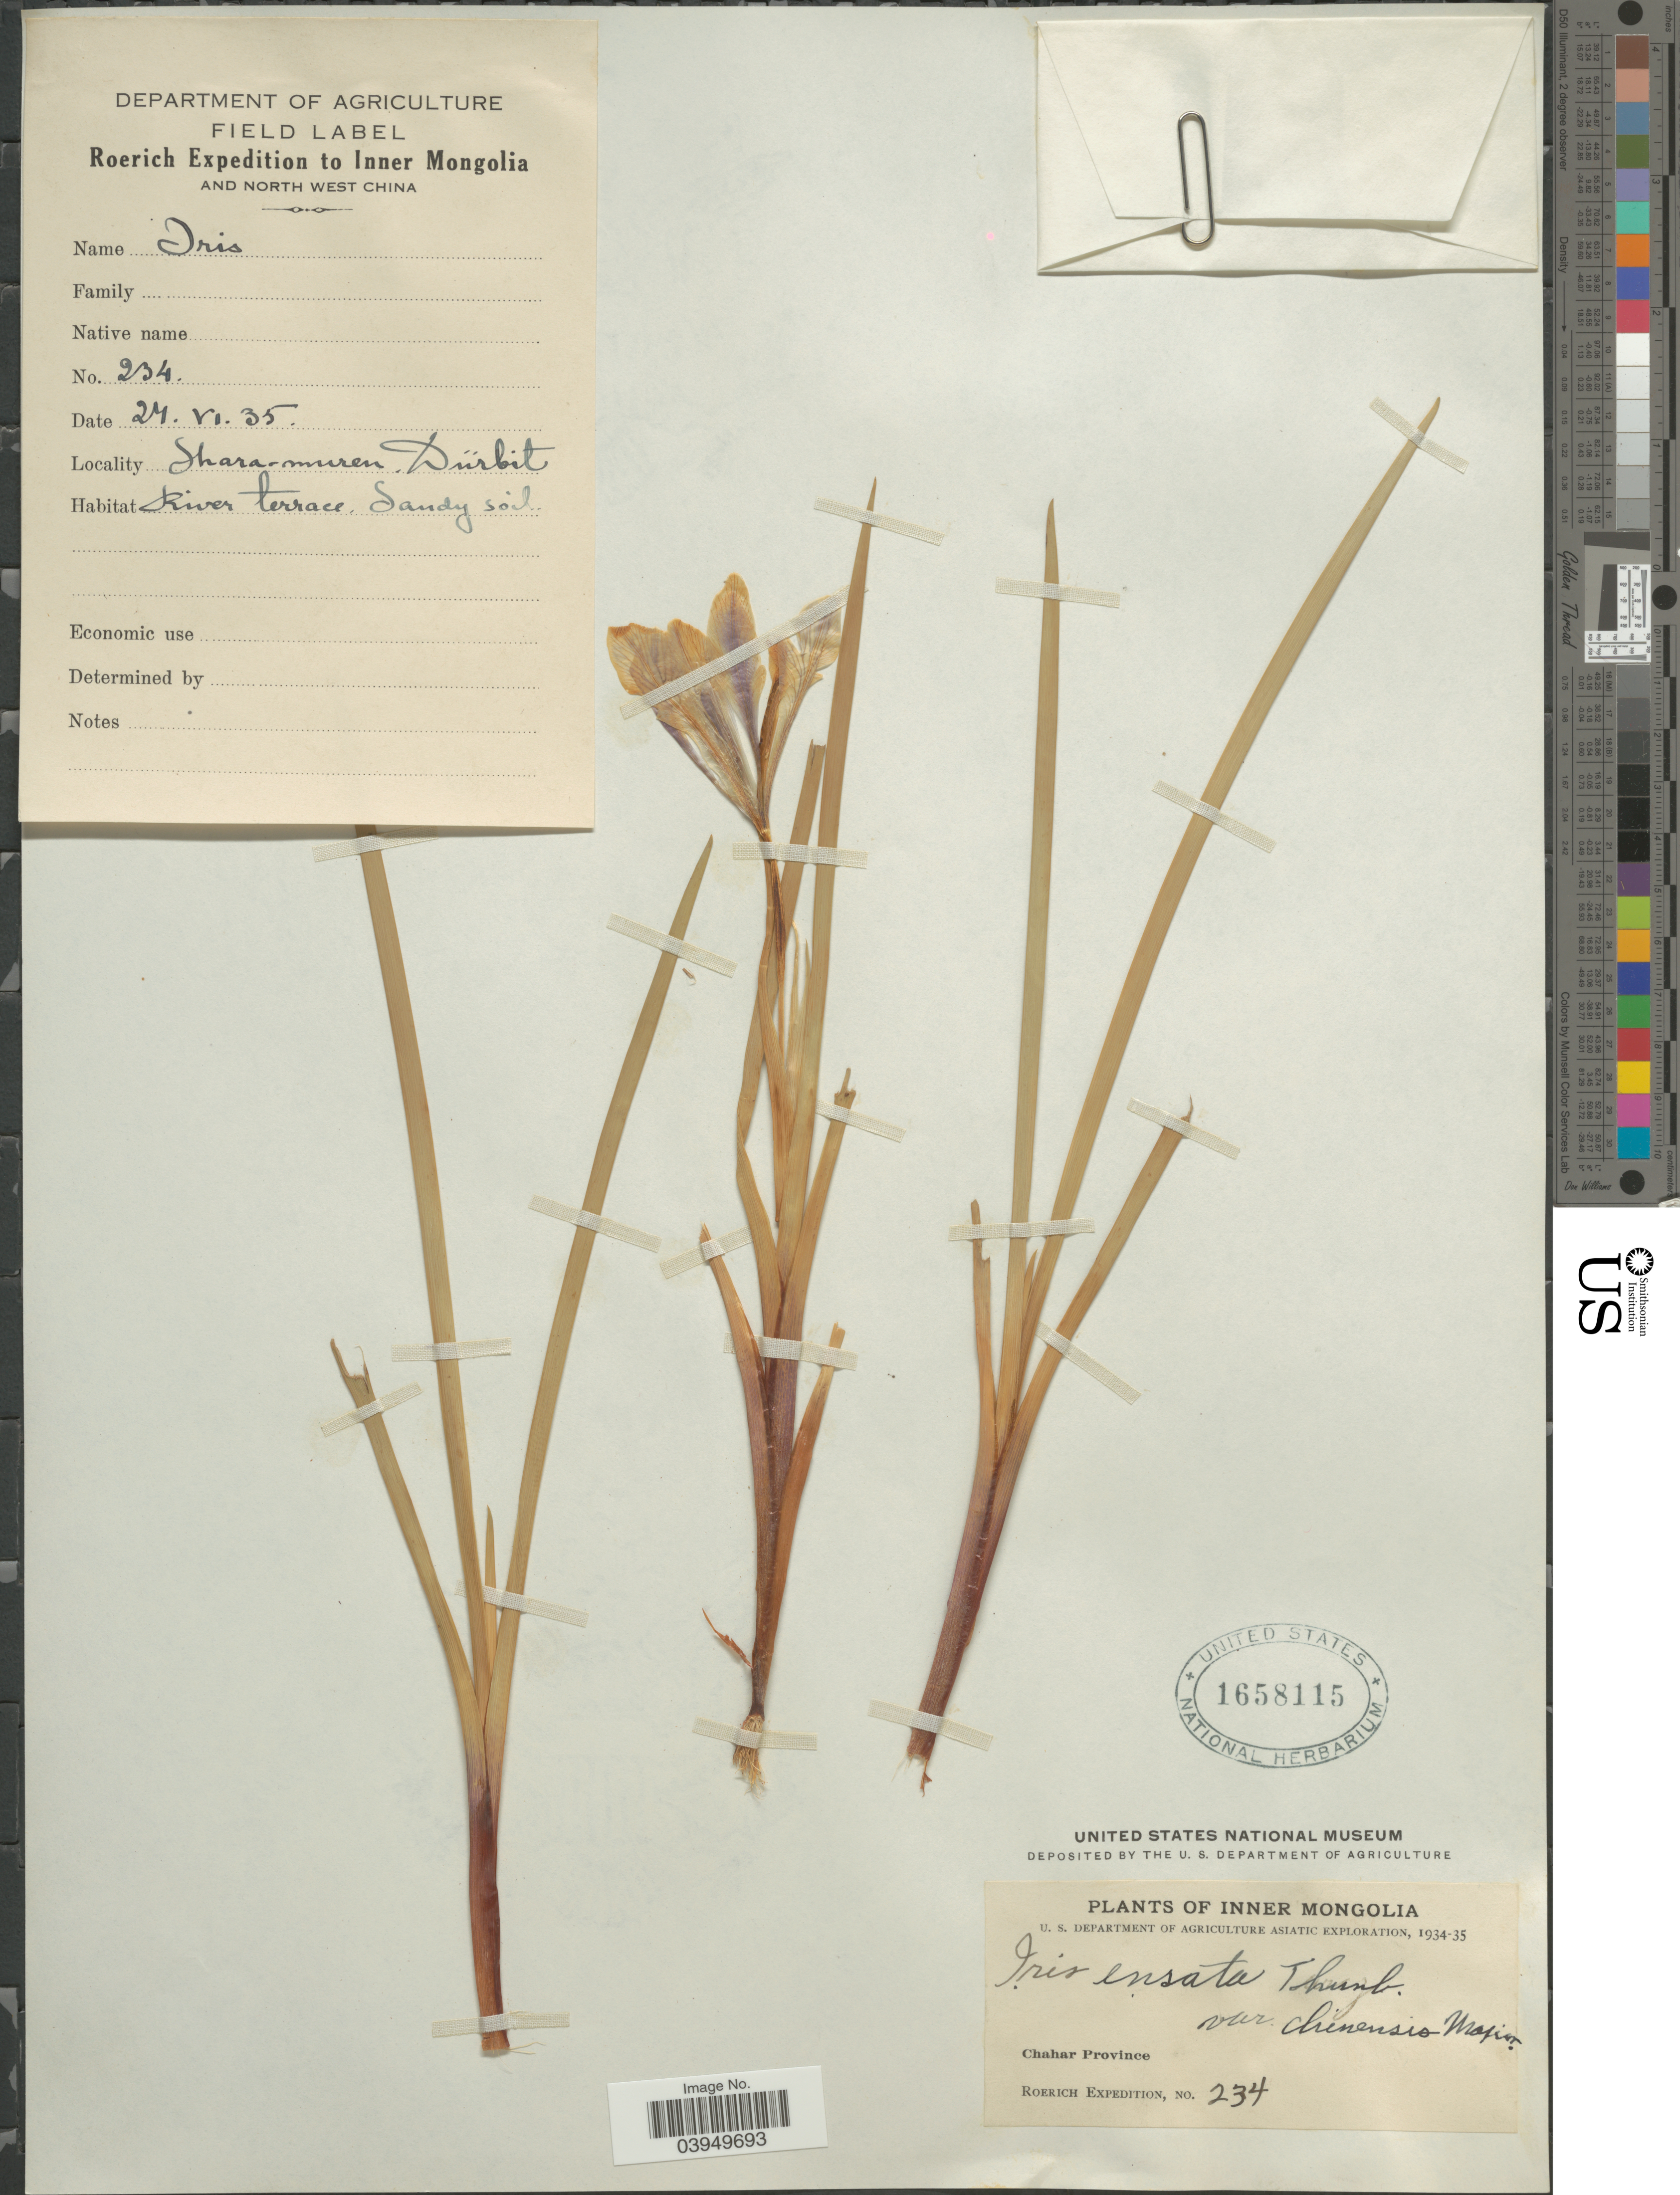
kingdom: Plantae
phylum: Tracheophyta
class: Liliopsida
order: Asparagales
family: Iridaceae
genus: Iris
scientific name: Iris ensata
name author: Thunb.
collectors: Roerich Expedition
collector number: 234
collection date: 1935-06-24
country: China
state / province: Nei Monggol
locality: Inner Mongolia and North West China. Shara-muren. Dürbit. Chahar Province.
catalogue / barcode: US 1658115